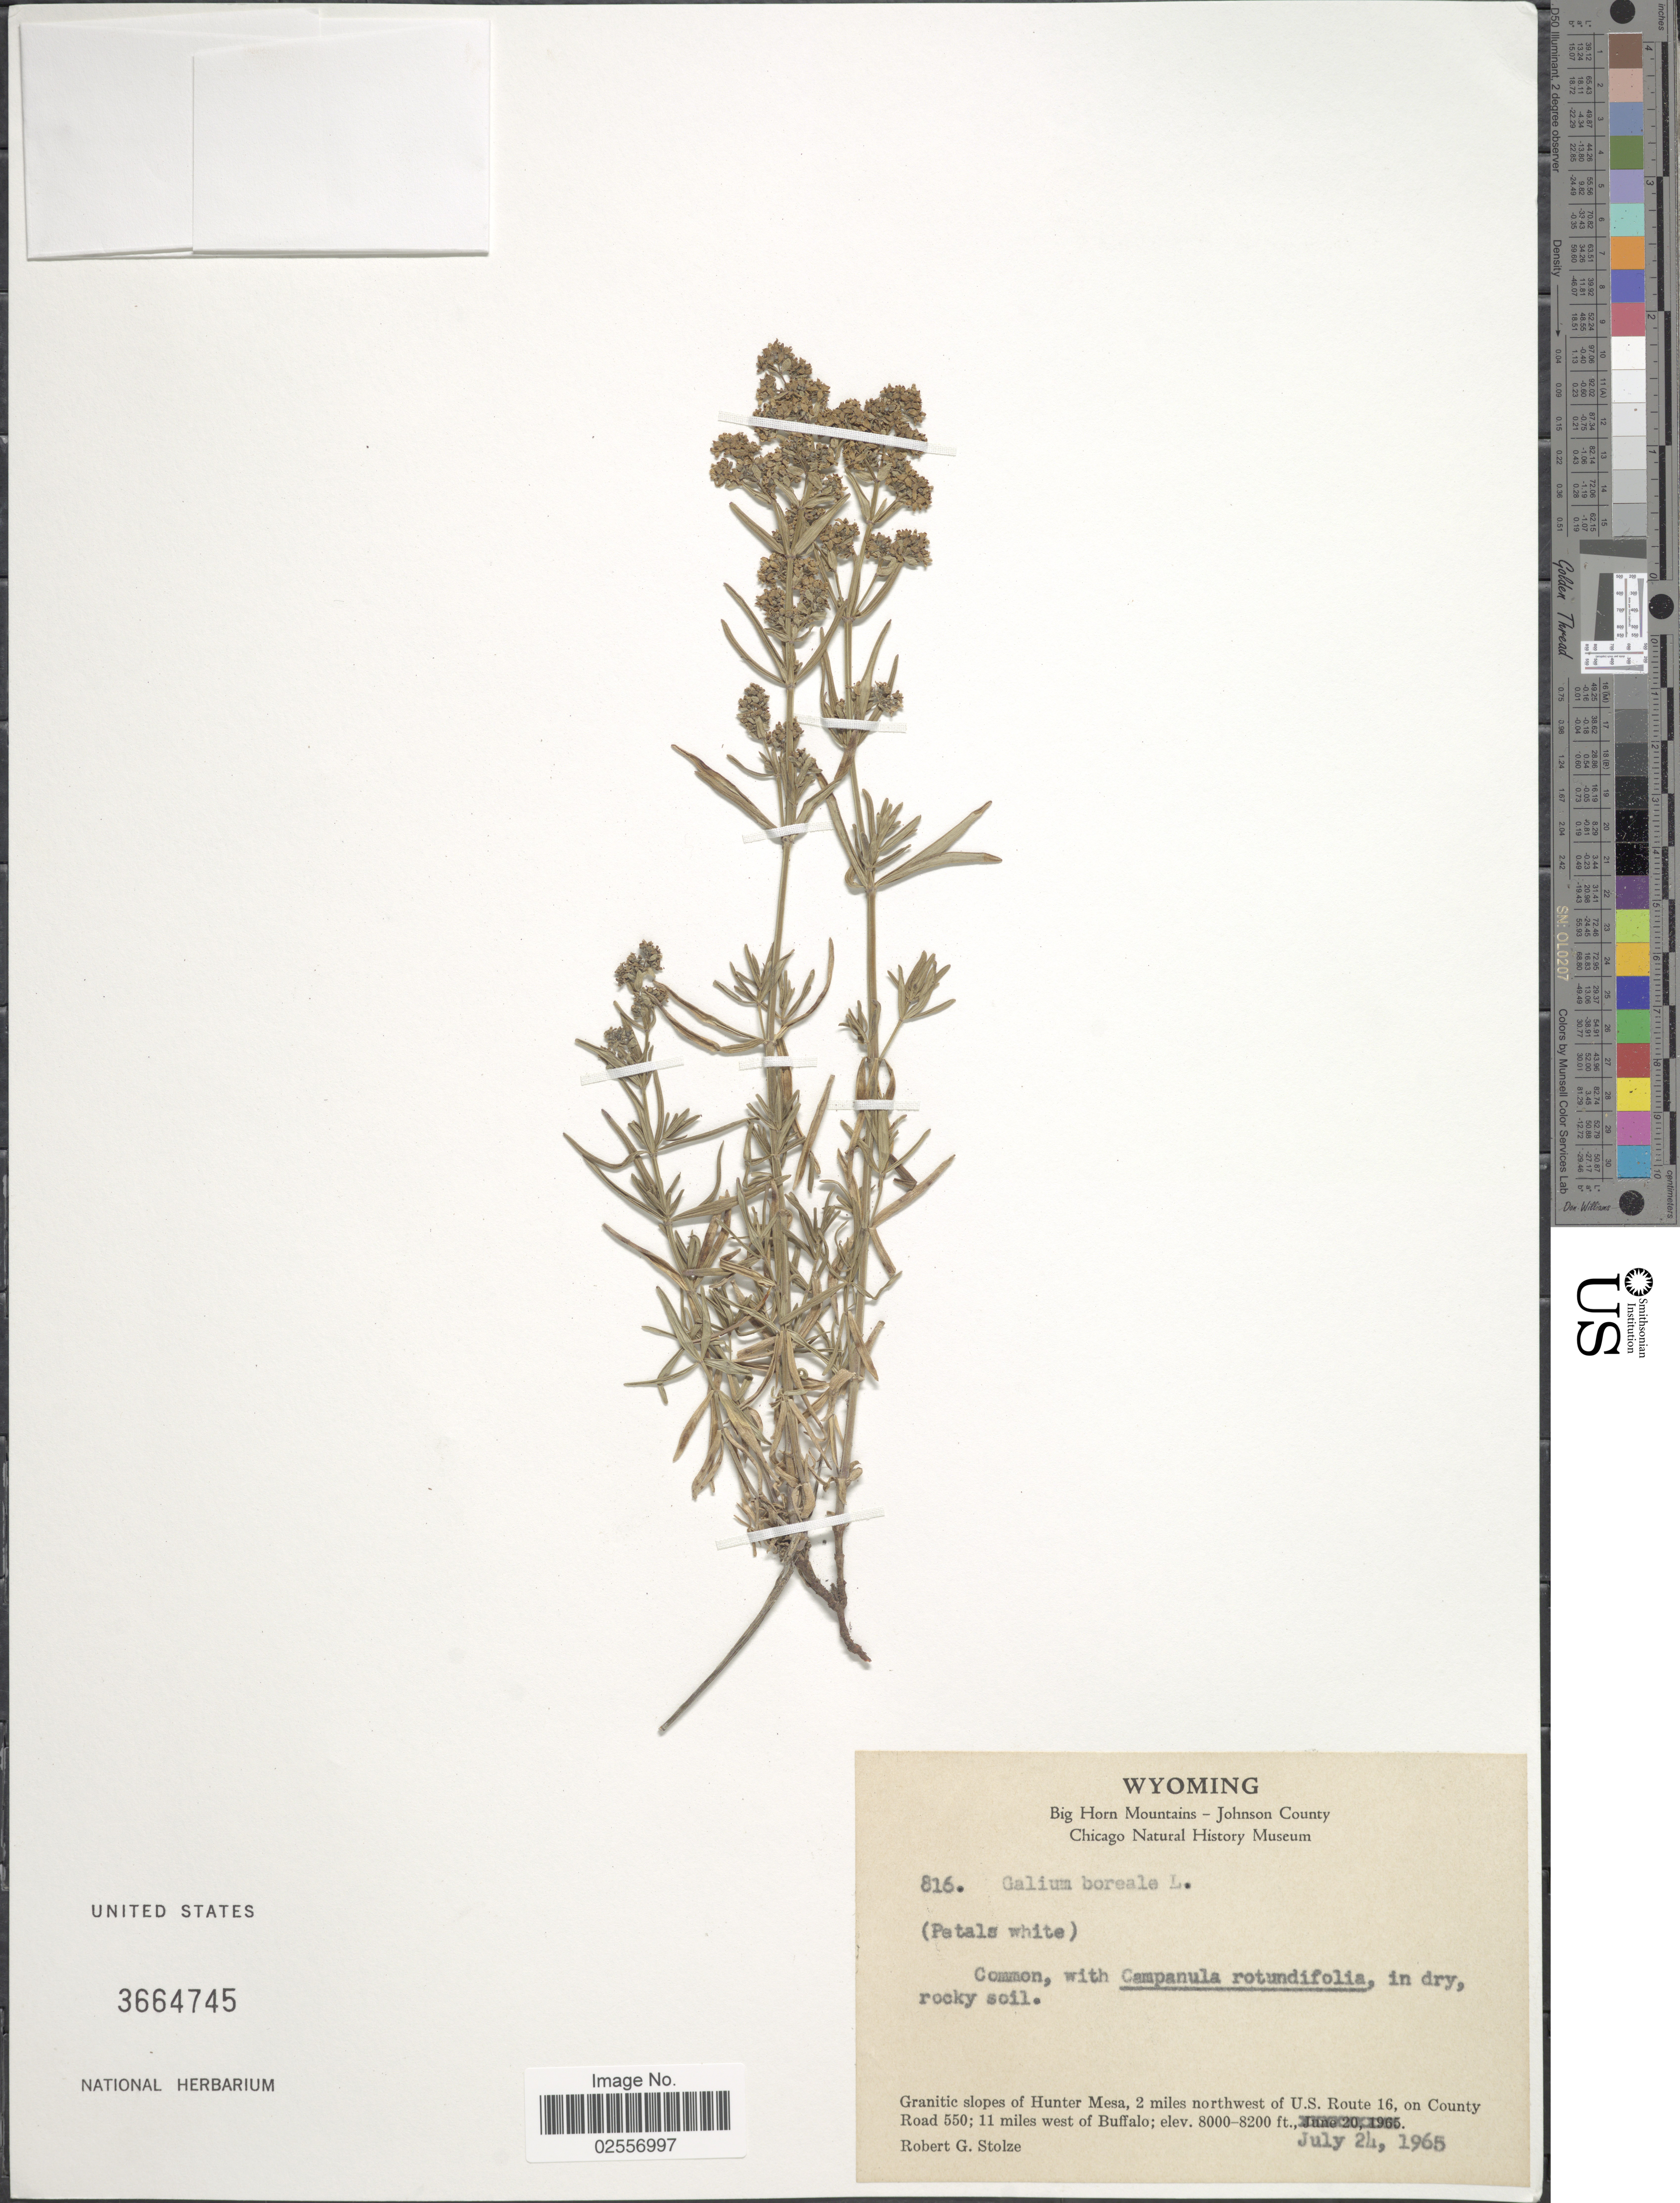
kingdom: Plantae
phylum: Tracheophyta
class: Magnoliopsida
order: Gentianales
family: Rubiaceae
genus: Galium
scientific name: Galium boreale L.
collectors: R. G. Stolze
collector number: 816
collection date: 1965-07-24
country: United States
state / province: Wyoming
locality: Granitic slopes of Hunter Mesa, 2 miles northwest of U.S. Route 16, on County Road 550, 11 miles west of Buffalo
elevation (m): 2438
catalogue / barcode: US 3664745